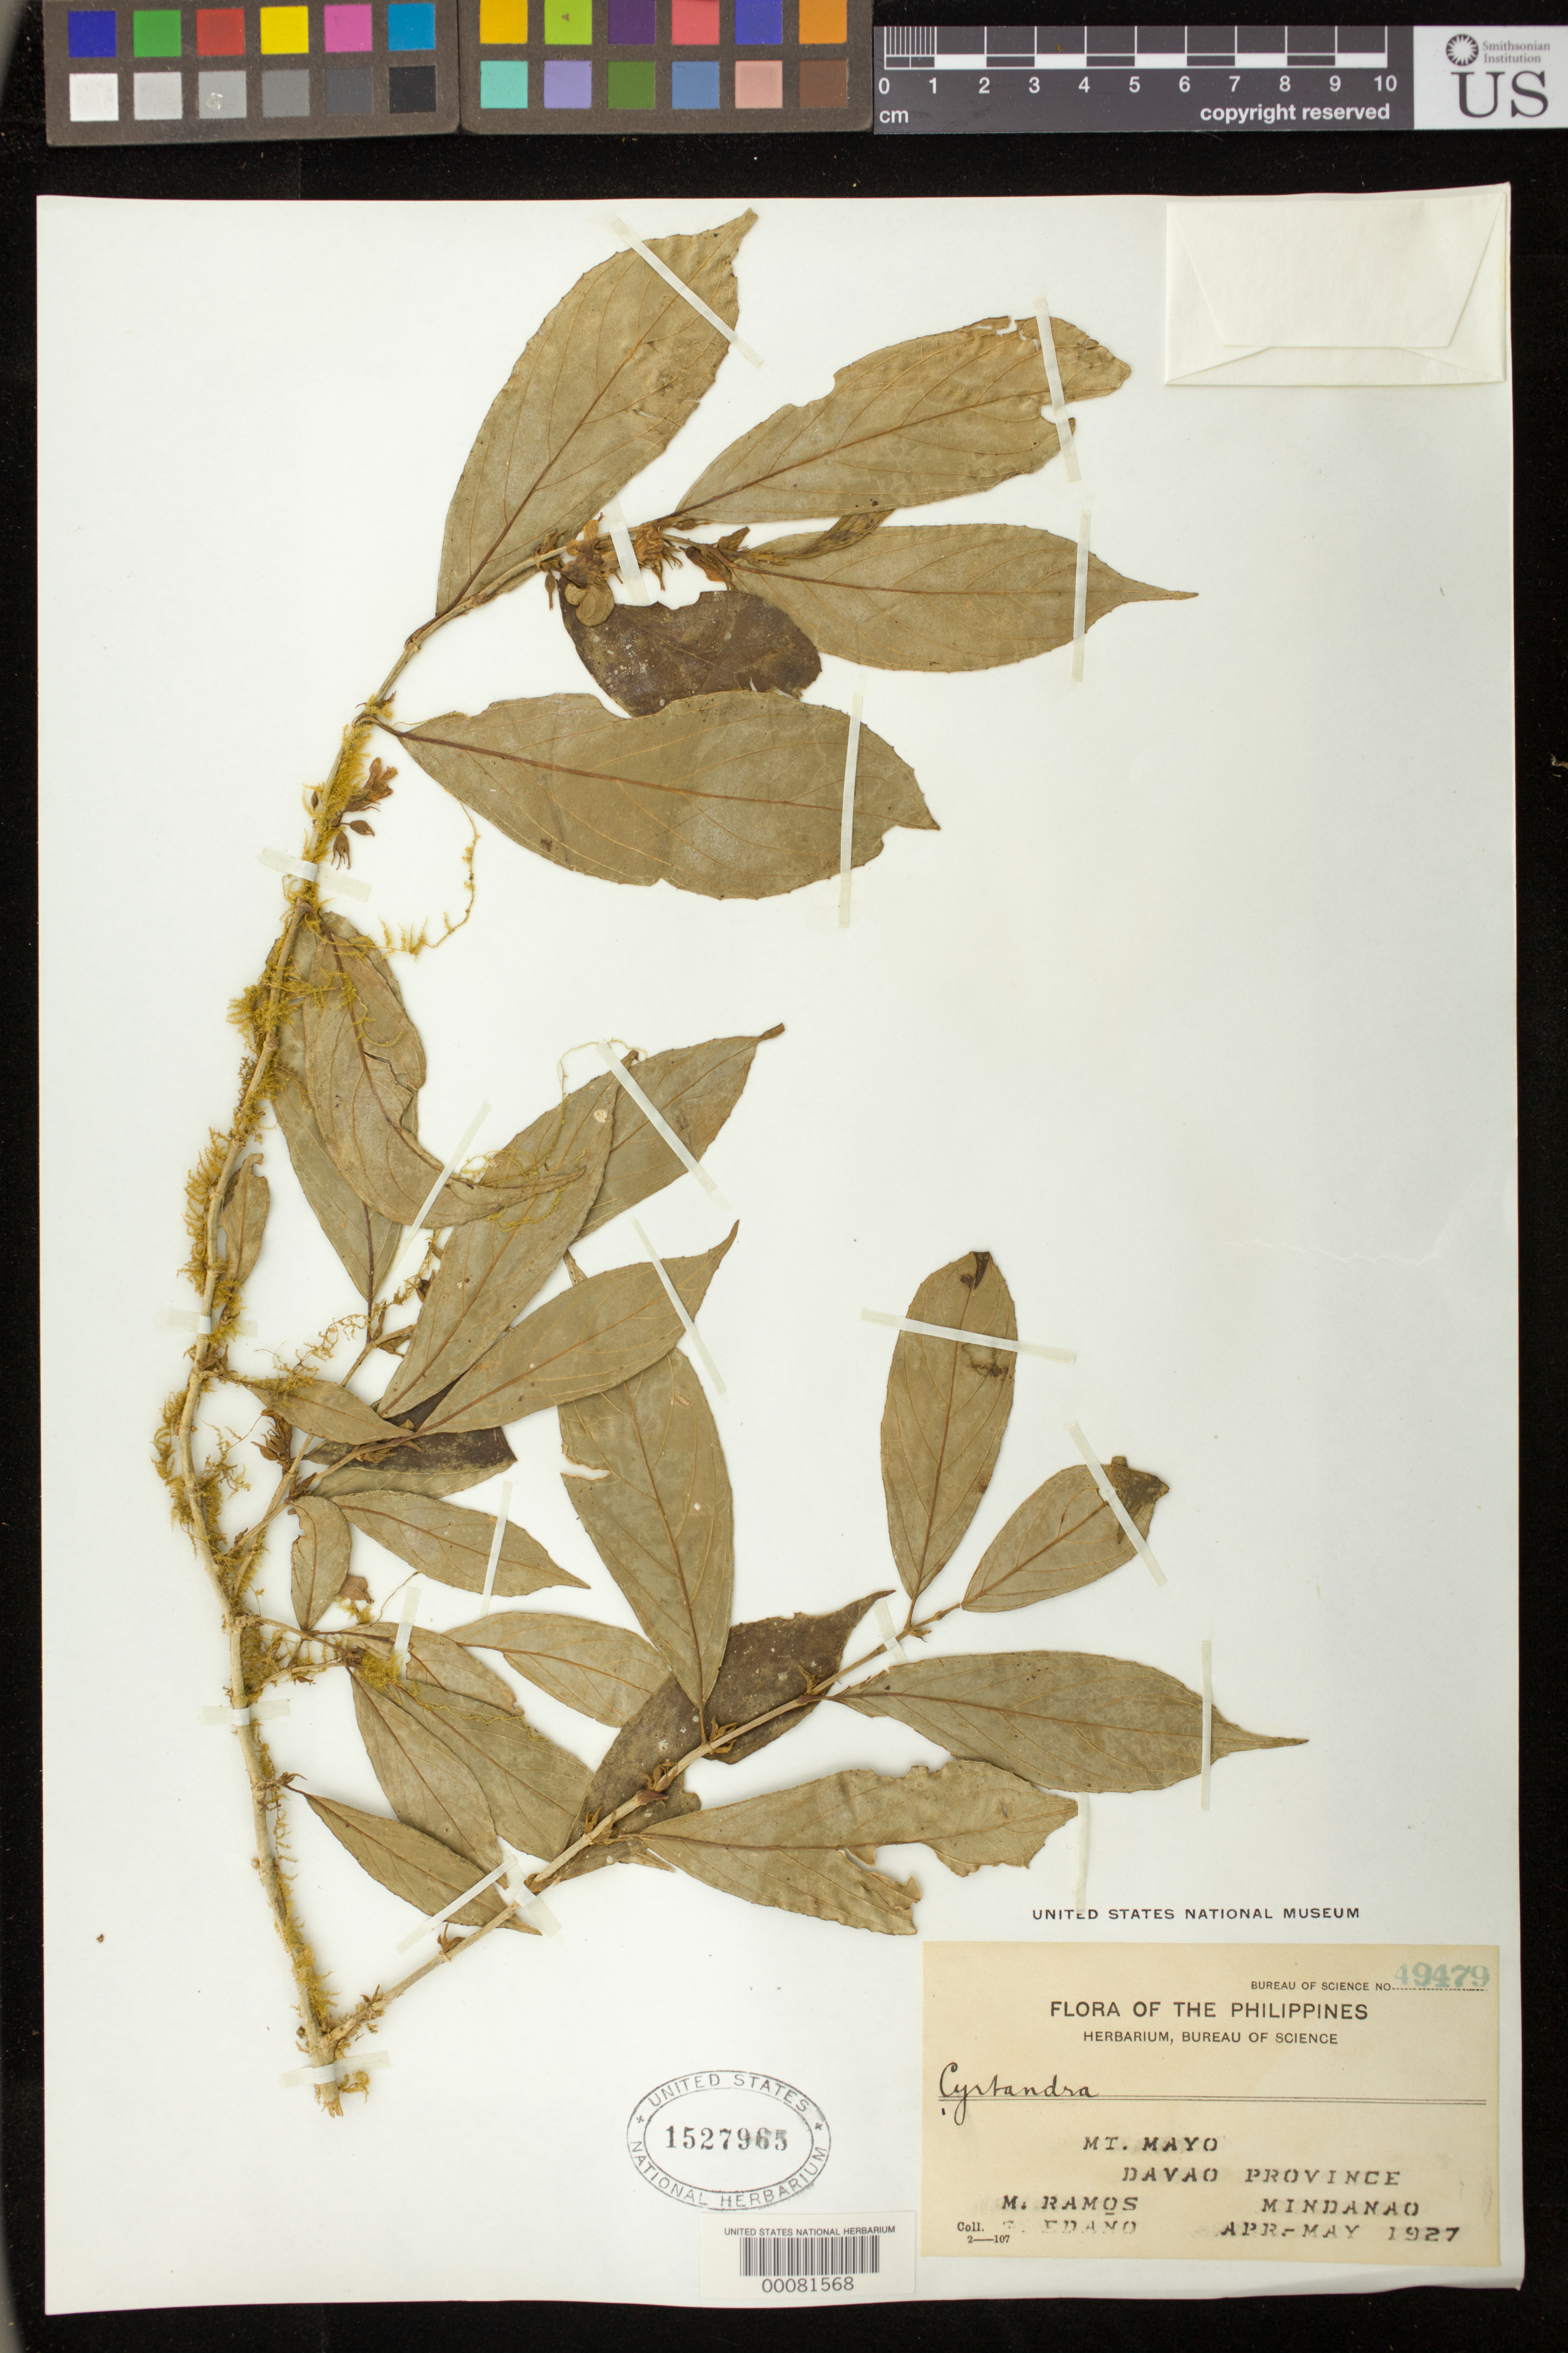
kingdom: Plantae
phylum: Tracheophyta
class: Magnoliopsida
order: Lamiales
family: Gesneriaceae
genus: Cyrtandra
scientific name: Cyrtandra sp.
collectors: M. Ramos & G. Edaño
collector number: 2-107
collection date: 1927-04/1927-05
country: Philippines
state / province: Davao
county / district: Davao del Sur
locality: Mindanao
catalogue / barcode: US 1527965